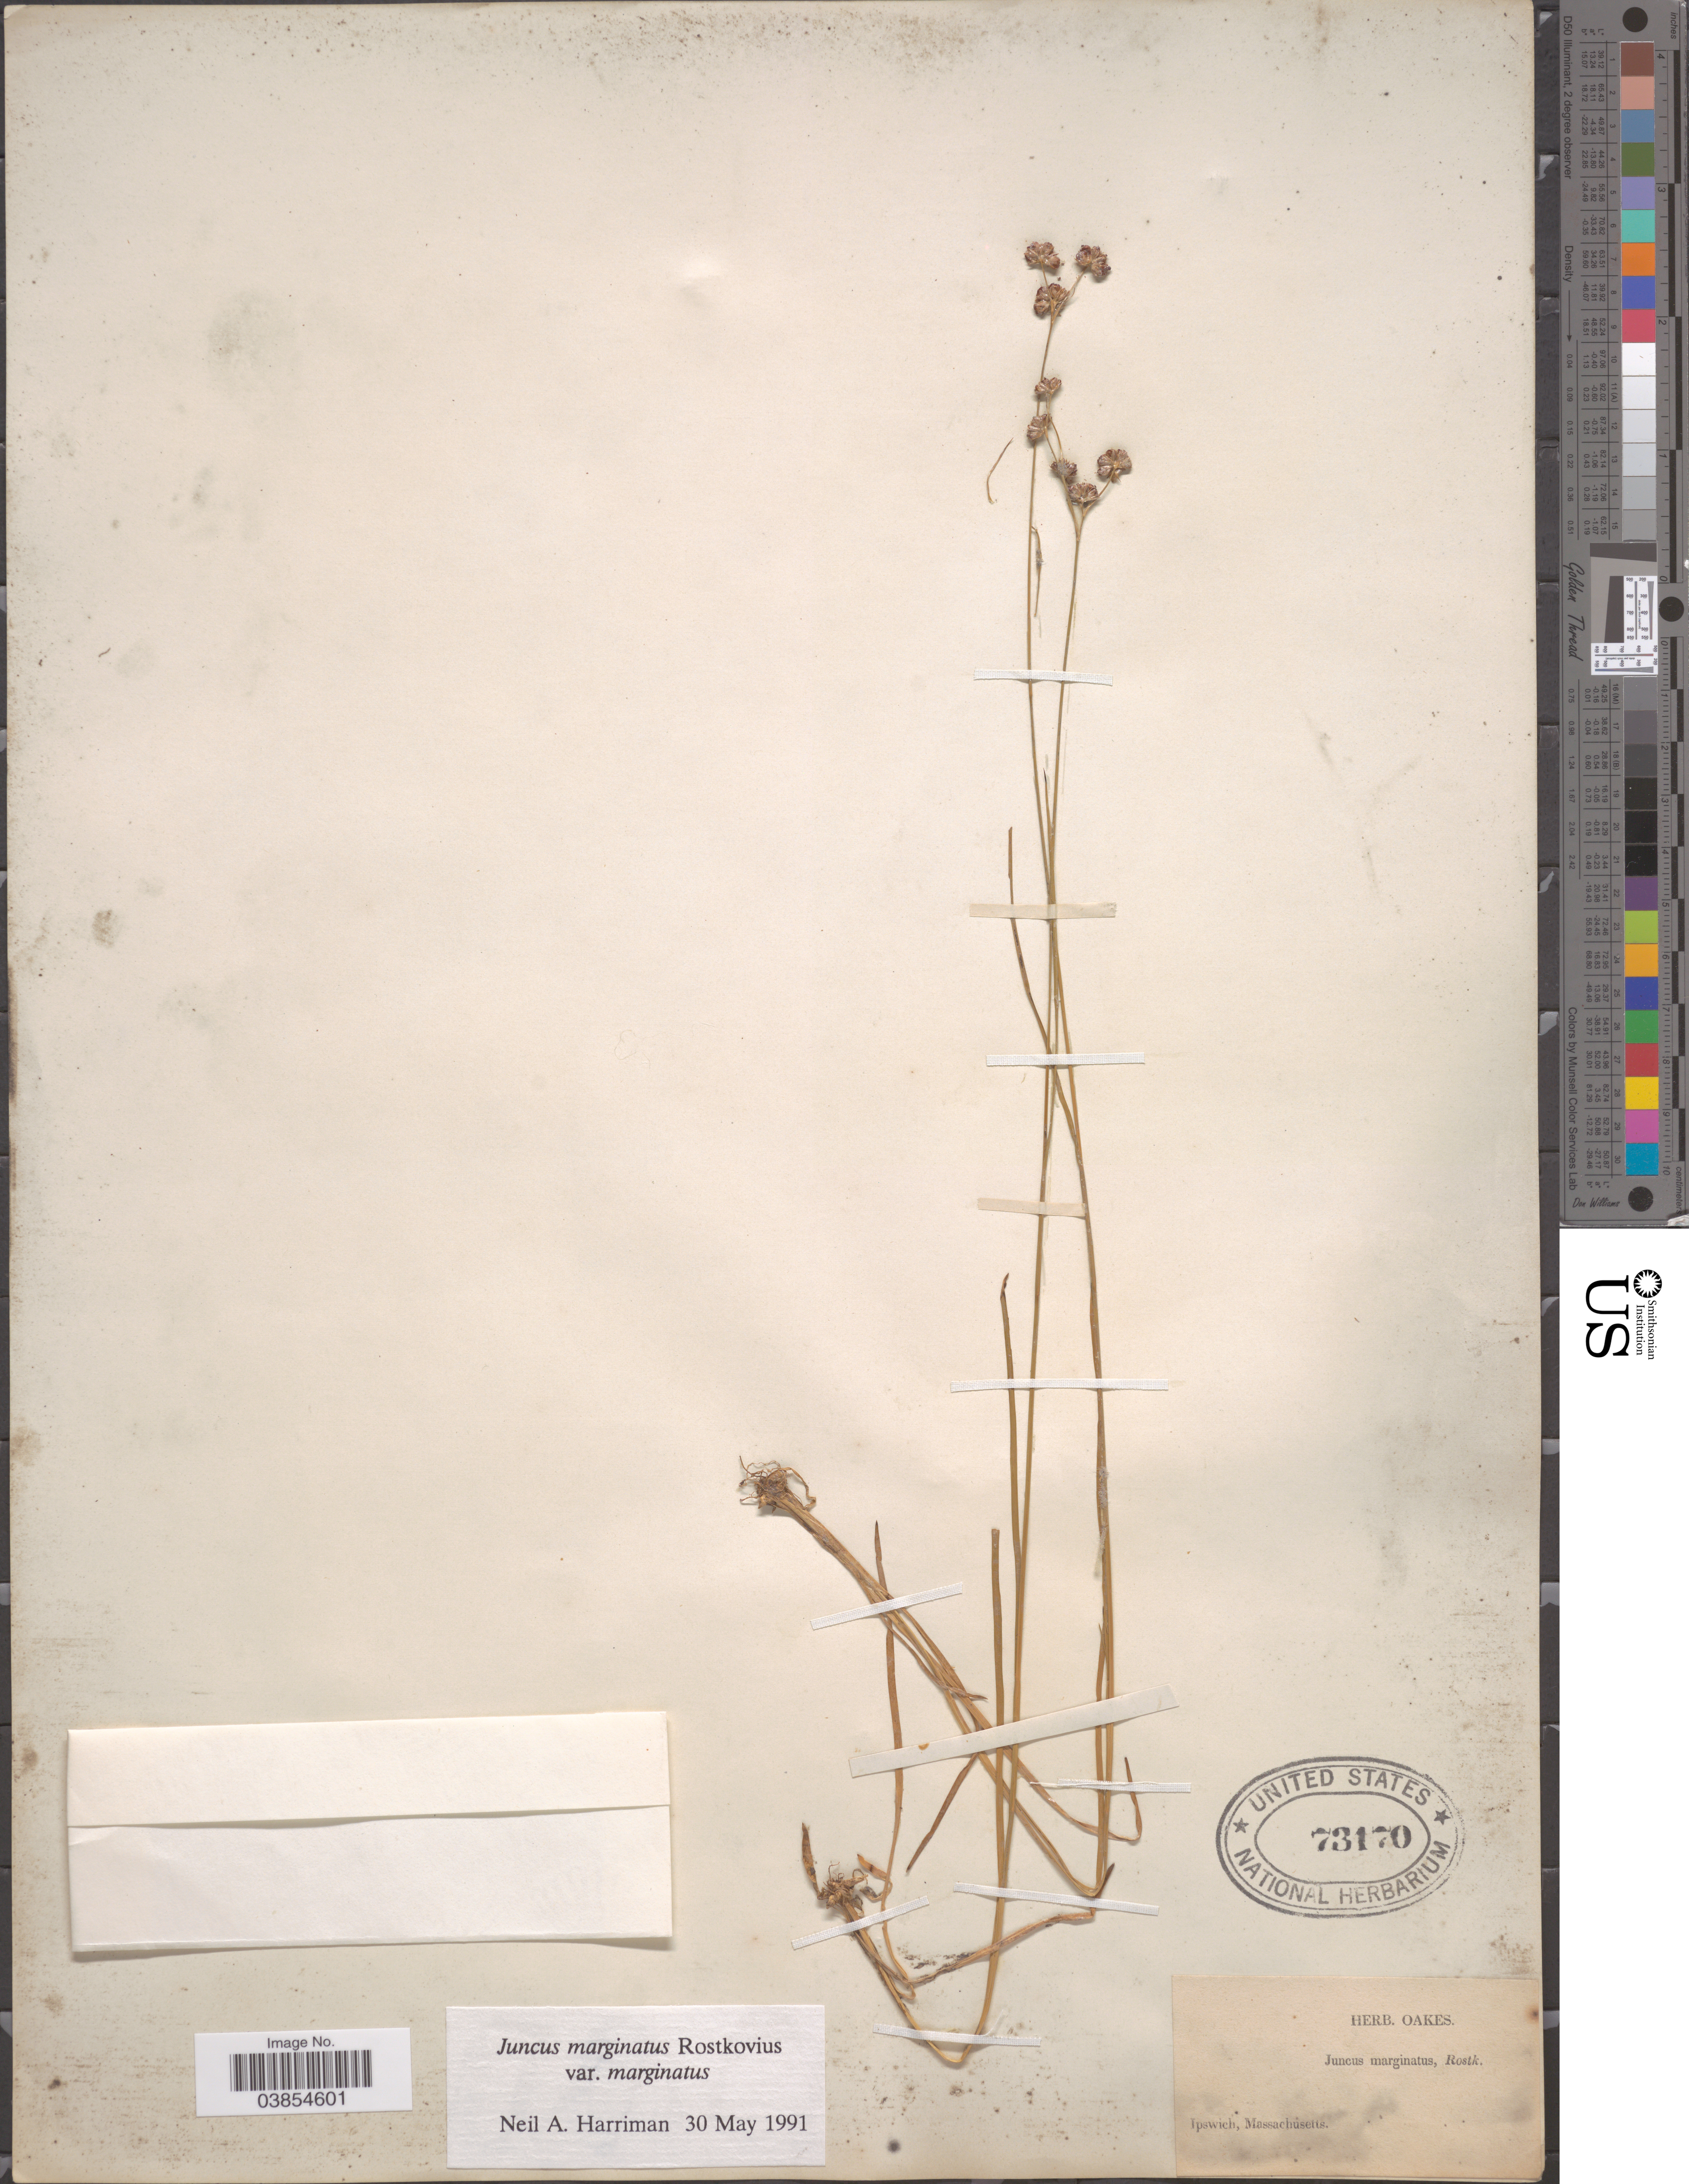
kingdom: Plantae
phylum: Tracheophyta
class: Liliopsida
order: Poales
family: Juncaceae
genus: Juncus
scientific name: Juncus marginatus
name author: Rostk.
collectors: ex herb. Oakes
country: United States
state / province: Massachusetts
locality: Ipswich.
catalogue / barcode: US 73170